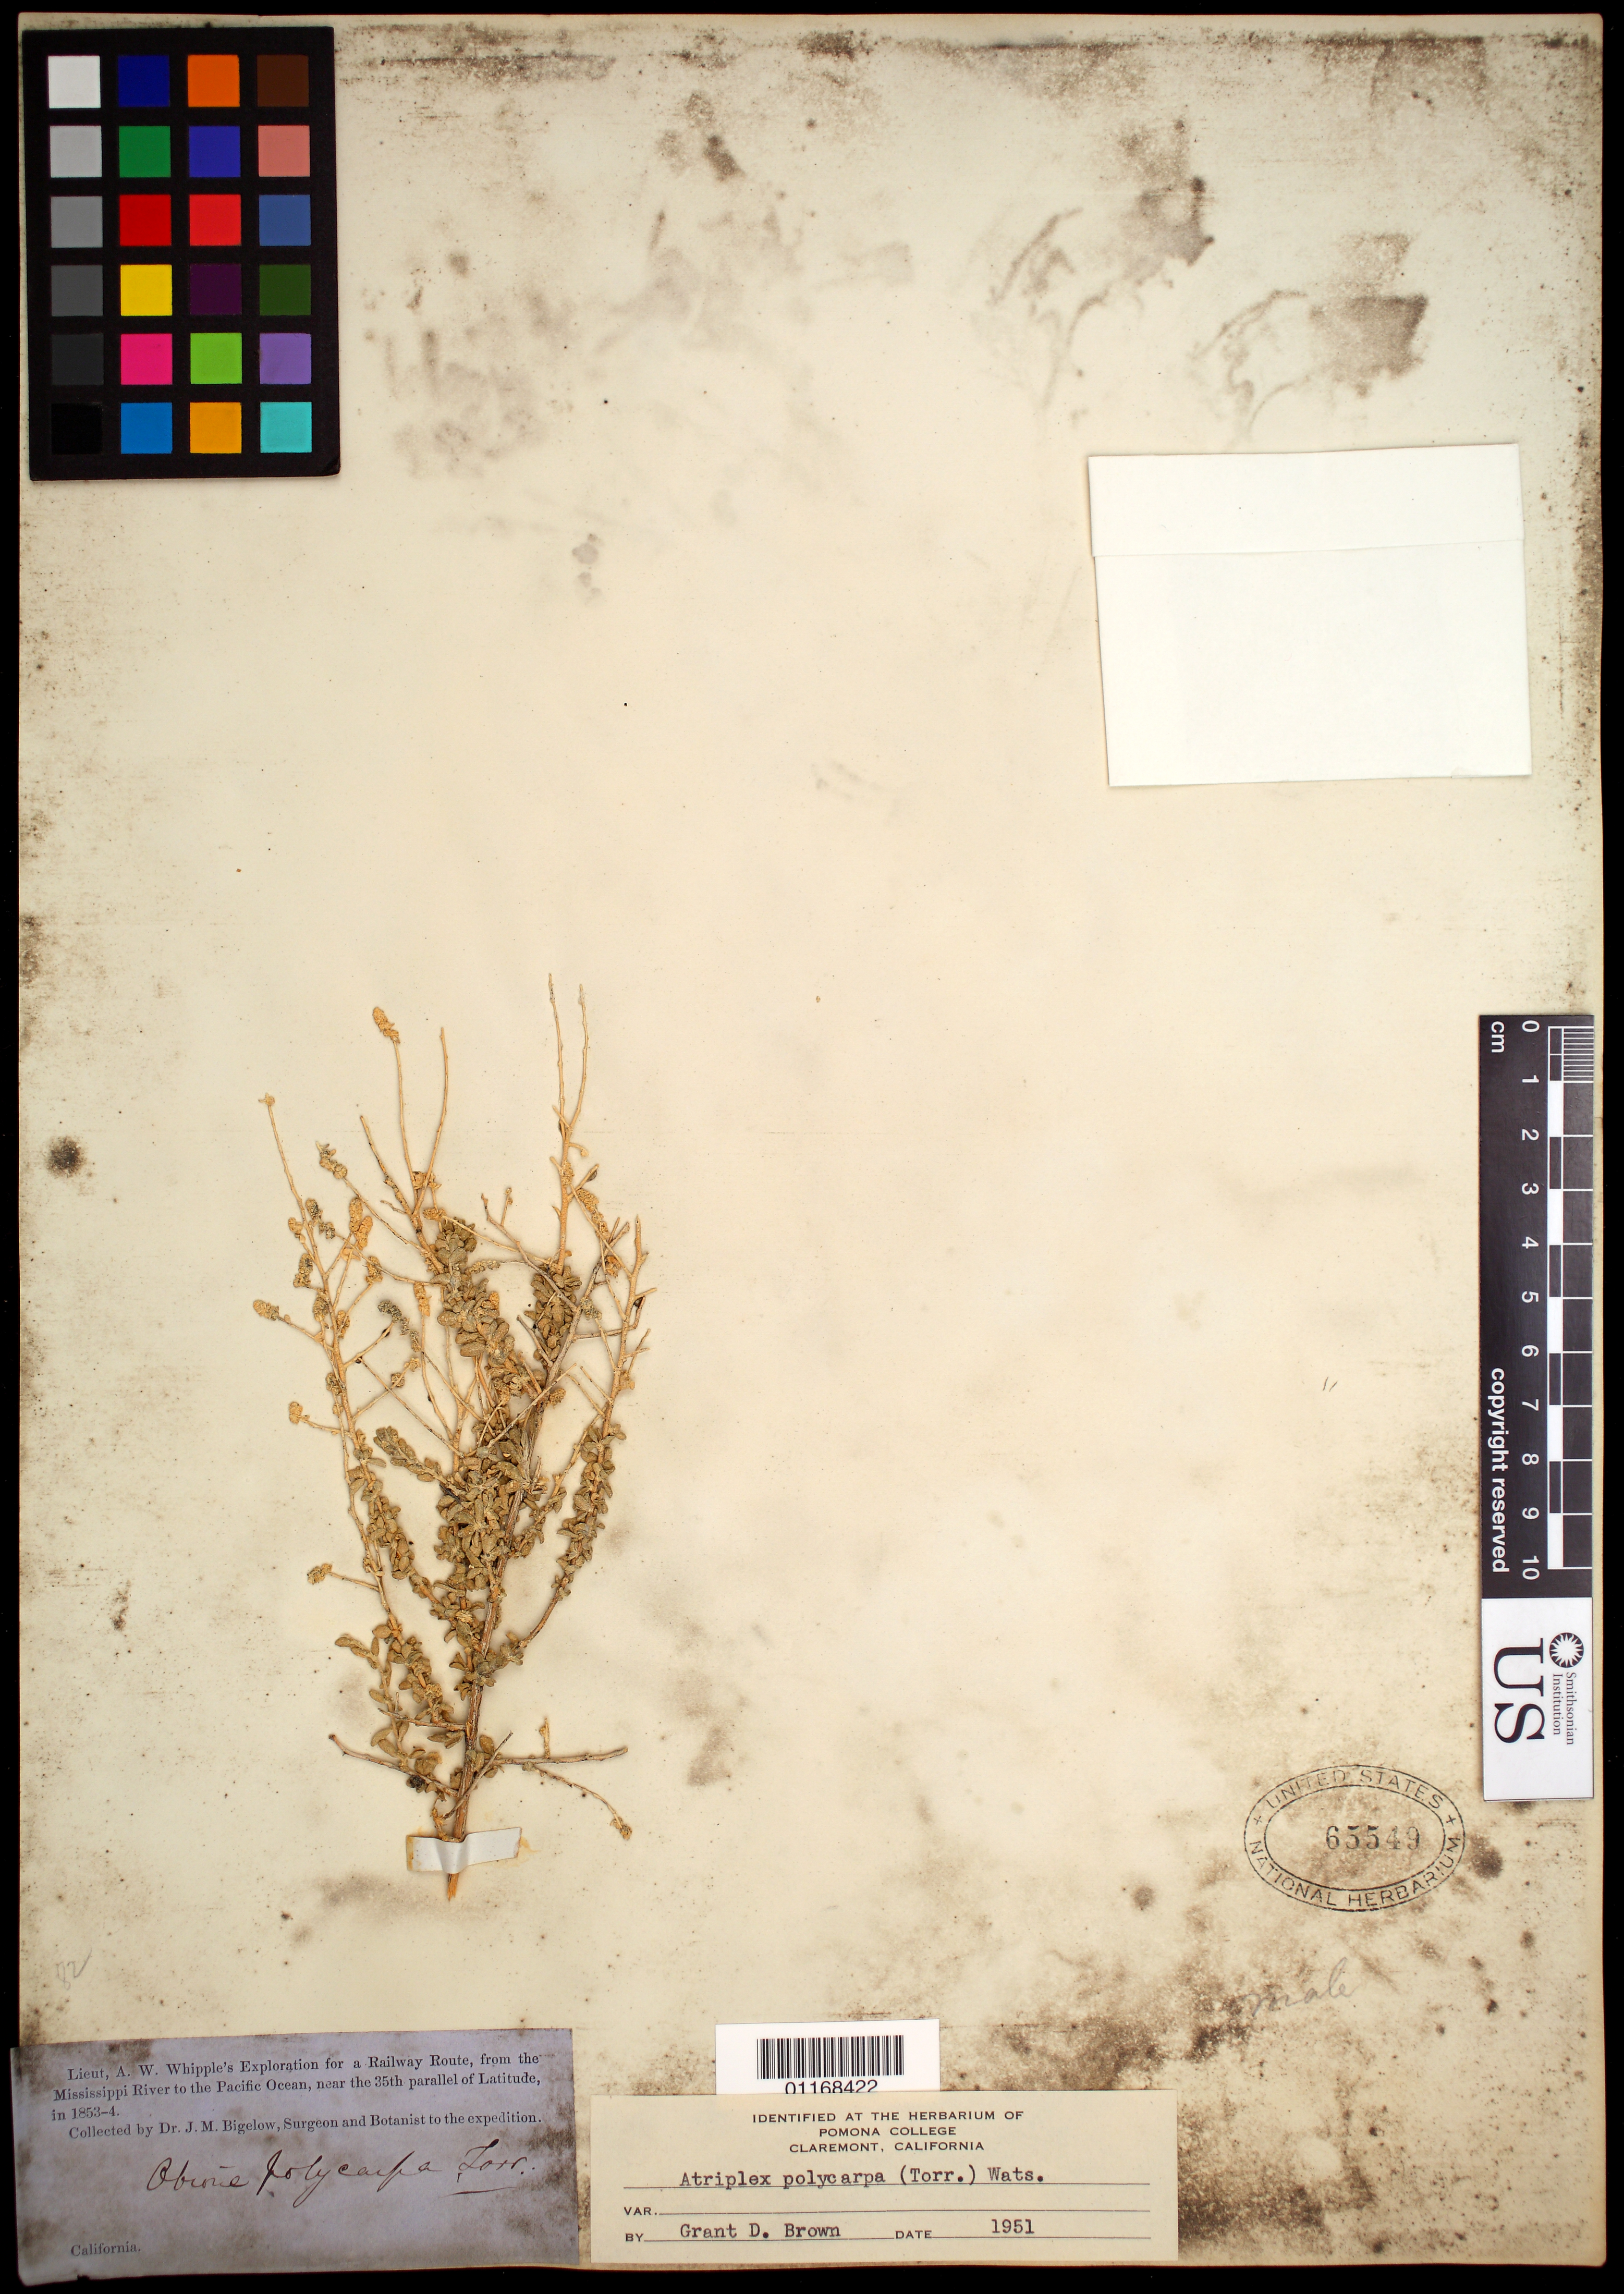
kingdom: Plantae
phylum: Tracheophyta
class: Magnoliopsida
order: Caryophyllales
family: Amaranthaceae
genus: Atriplex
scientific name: Atriplex polycarpa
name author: (Torr.) S. Watson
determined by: Brown, G. D.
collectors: J. M. Bigelow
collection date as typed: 1853 to -- --- 1854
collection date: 1853/1854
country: United States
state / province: California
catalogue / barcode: US 65549